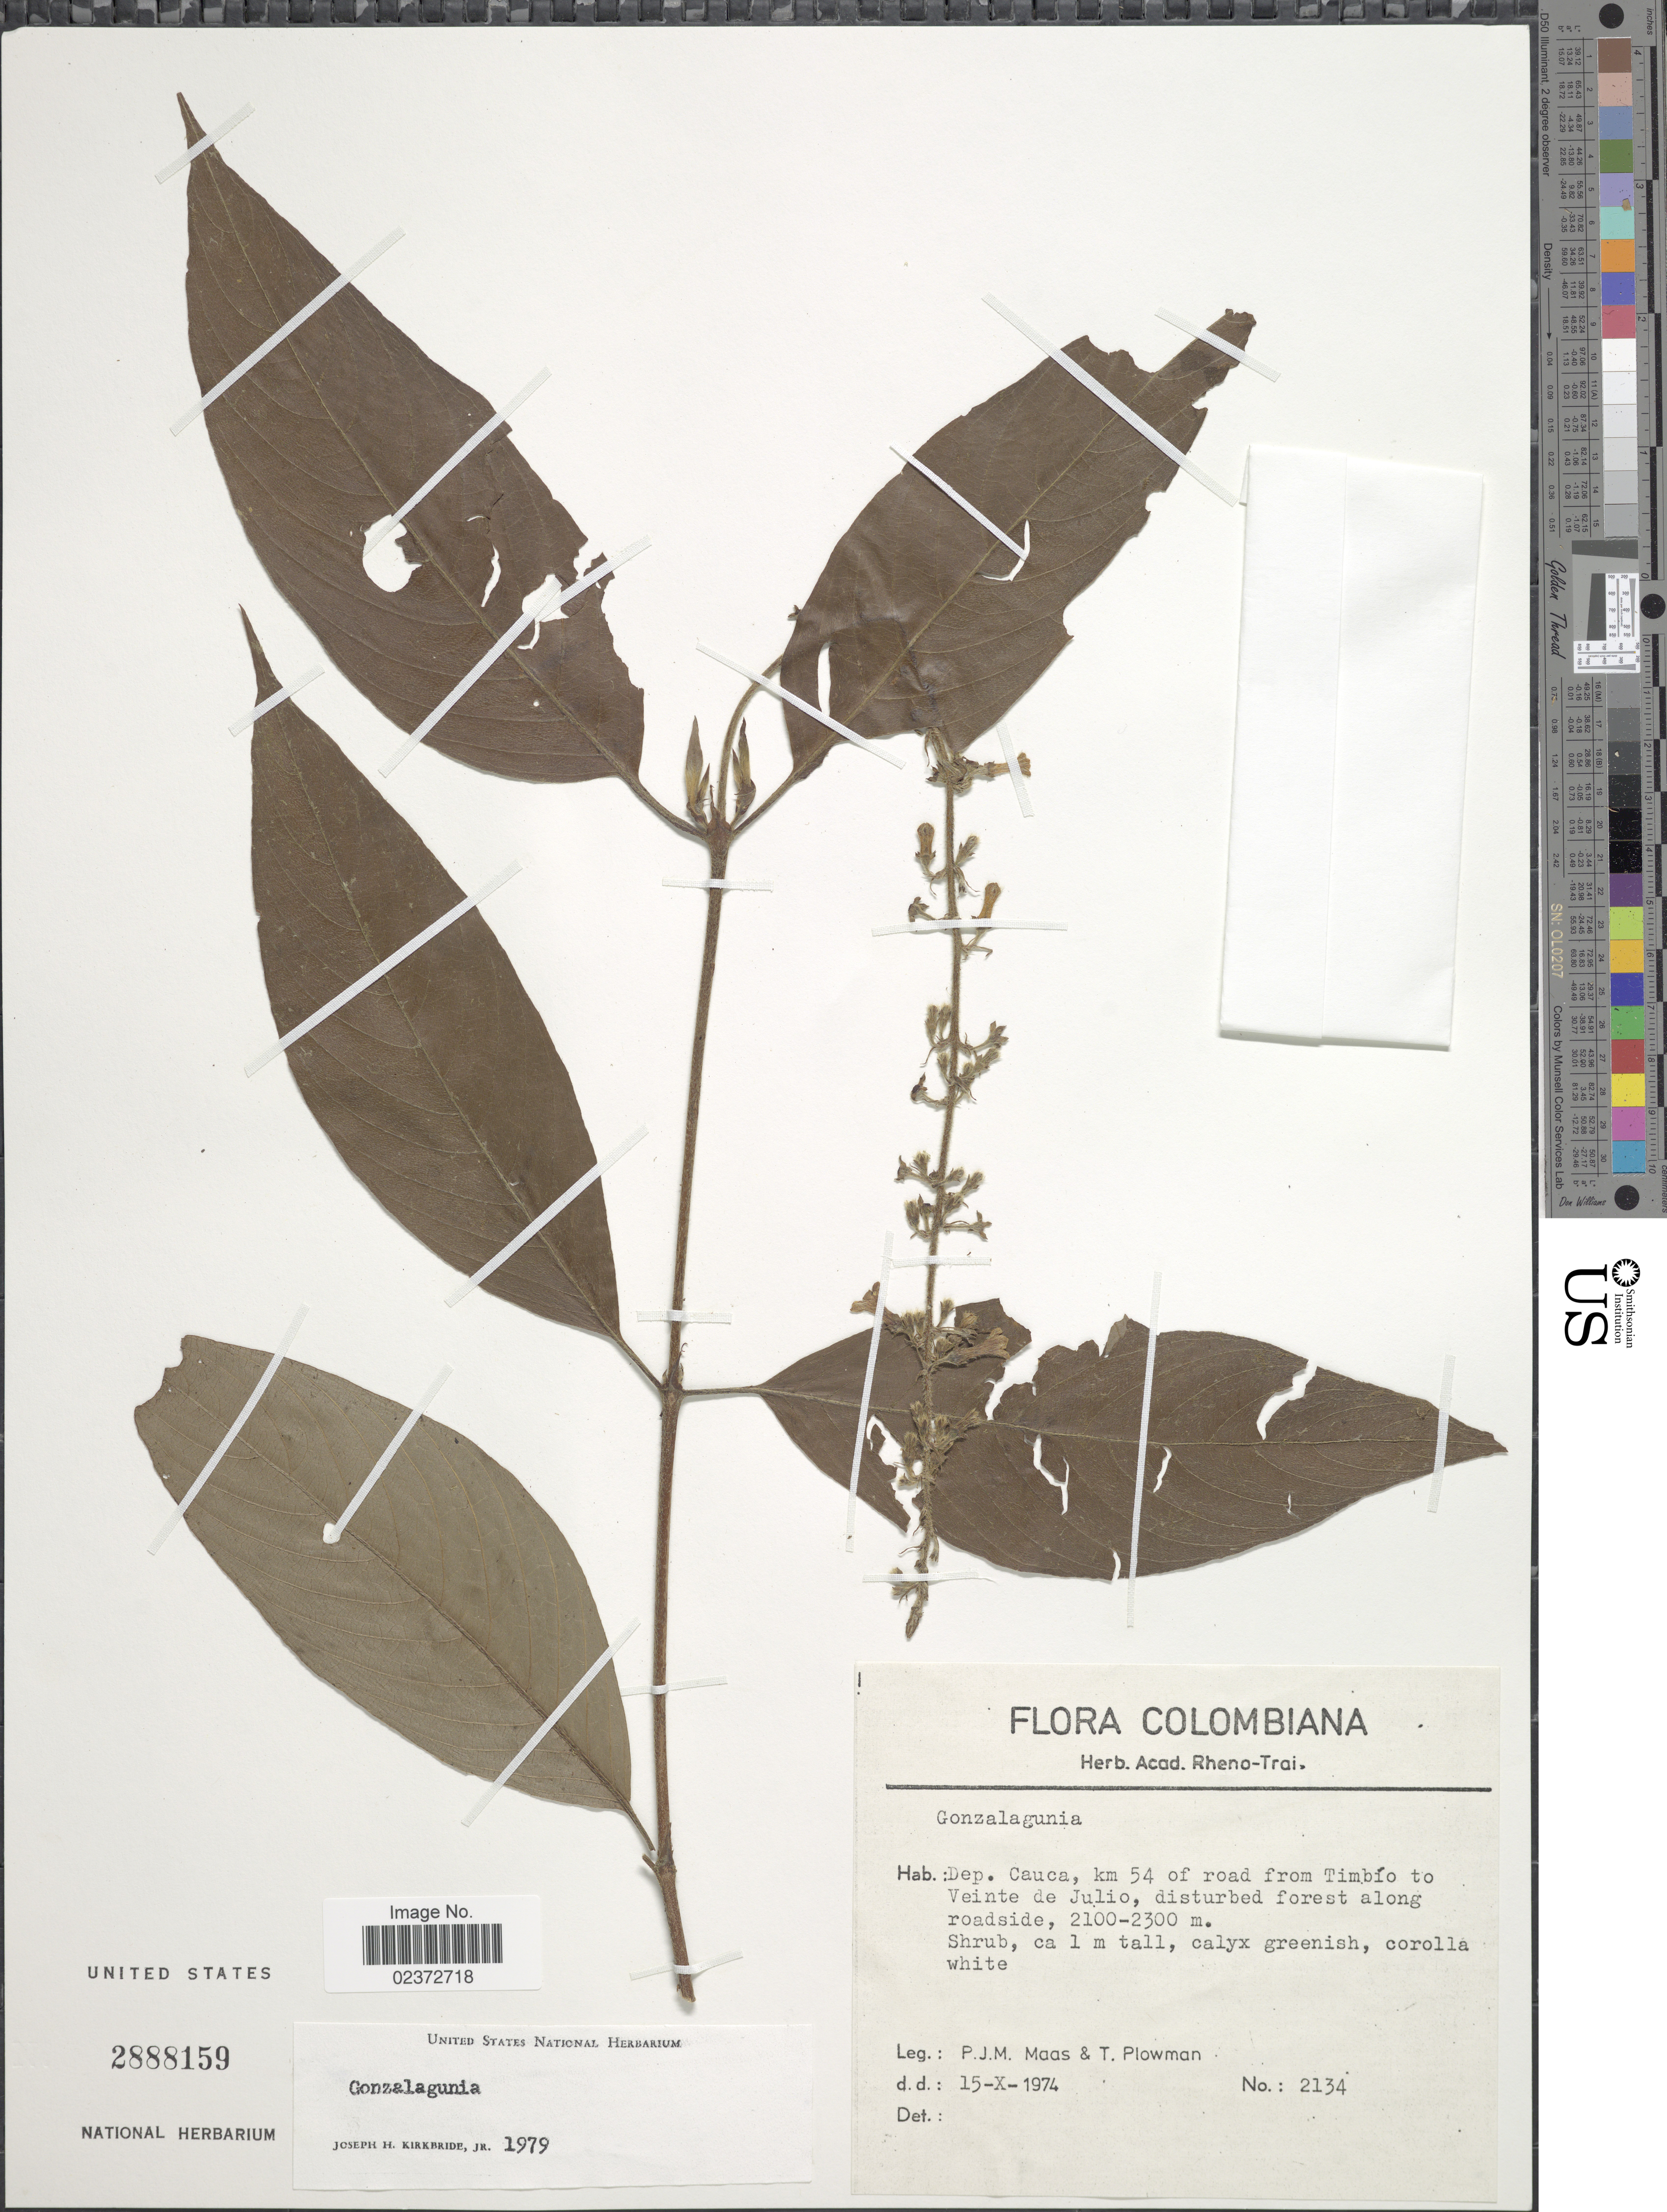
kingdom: Plantae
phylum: Tracheophyta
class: Magnoliopsida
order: Gentianales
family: Rubiaceae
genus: Gonzalagunia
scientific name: Gonzalagunia sp.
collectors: P. Maas & T. Plowman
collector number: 2134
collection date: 1974-10-15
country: Colombia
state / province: Cauca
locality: km 54 of road from Timbio to Veinte de Julio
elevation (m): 2100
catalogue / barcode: US 2888159